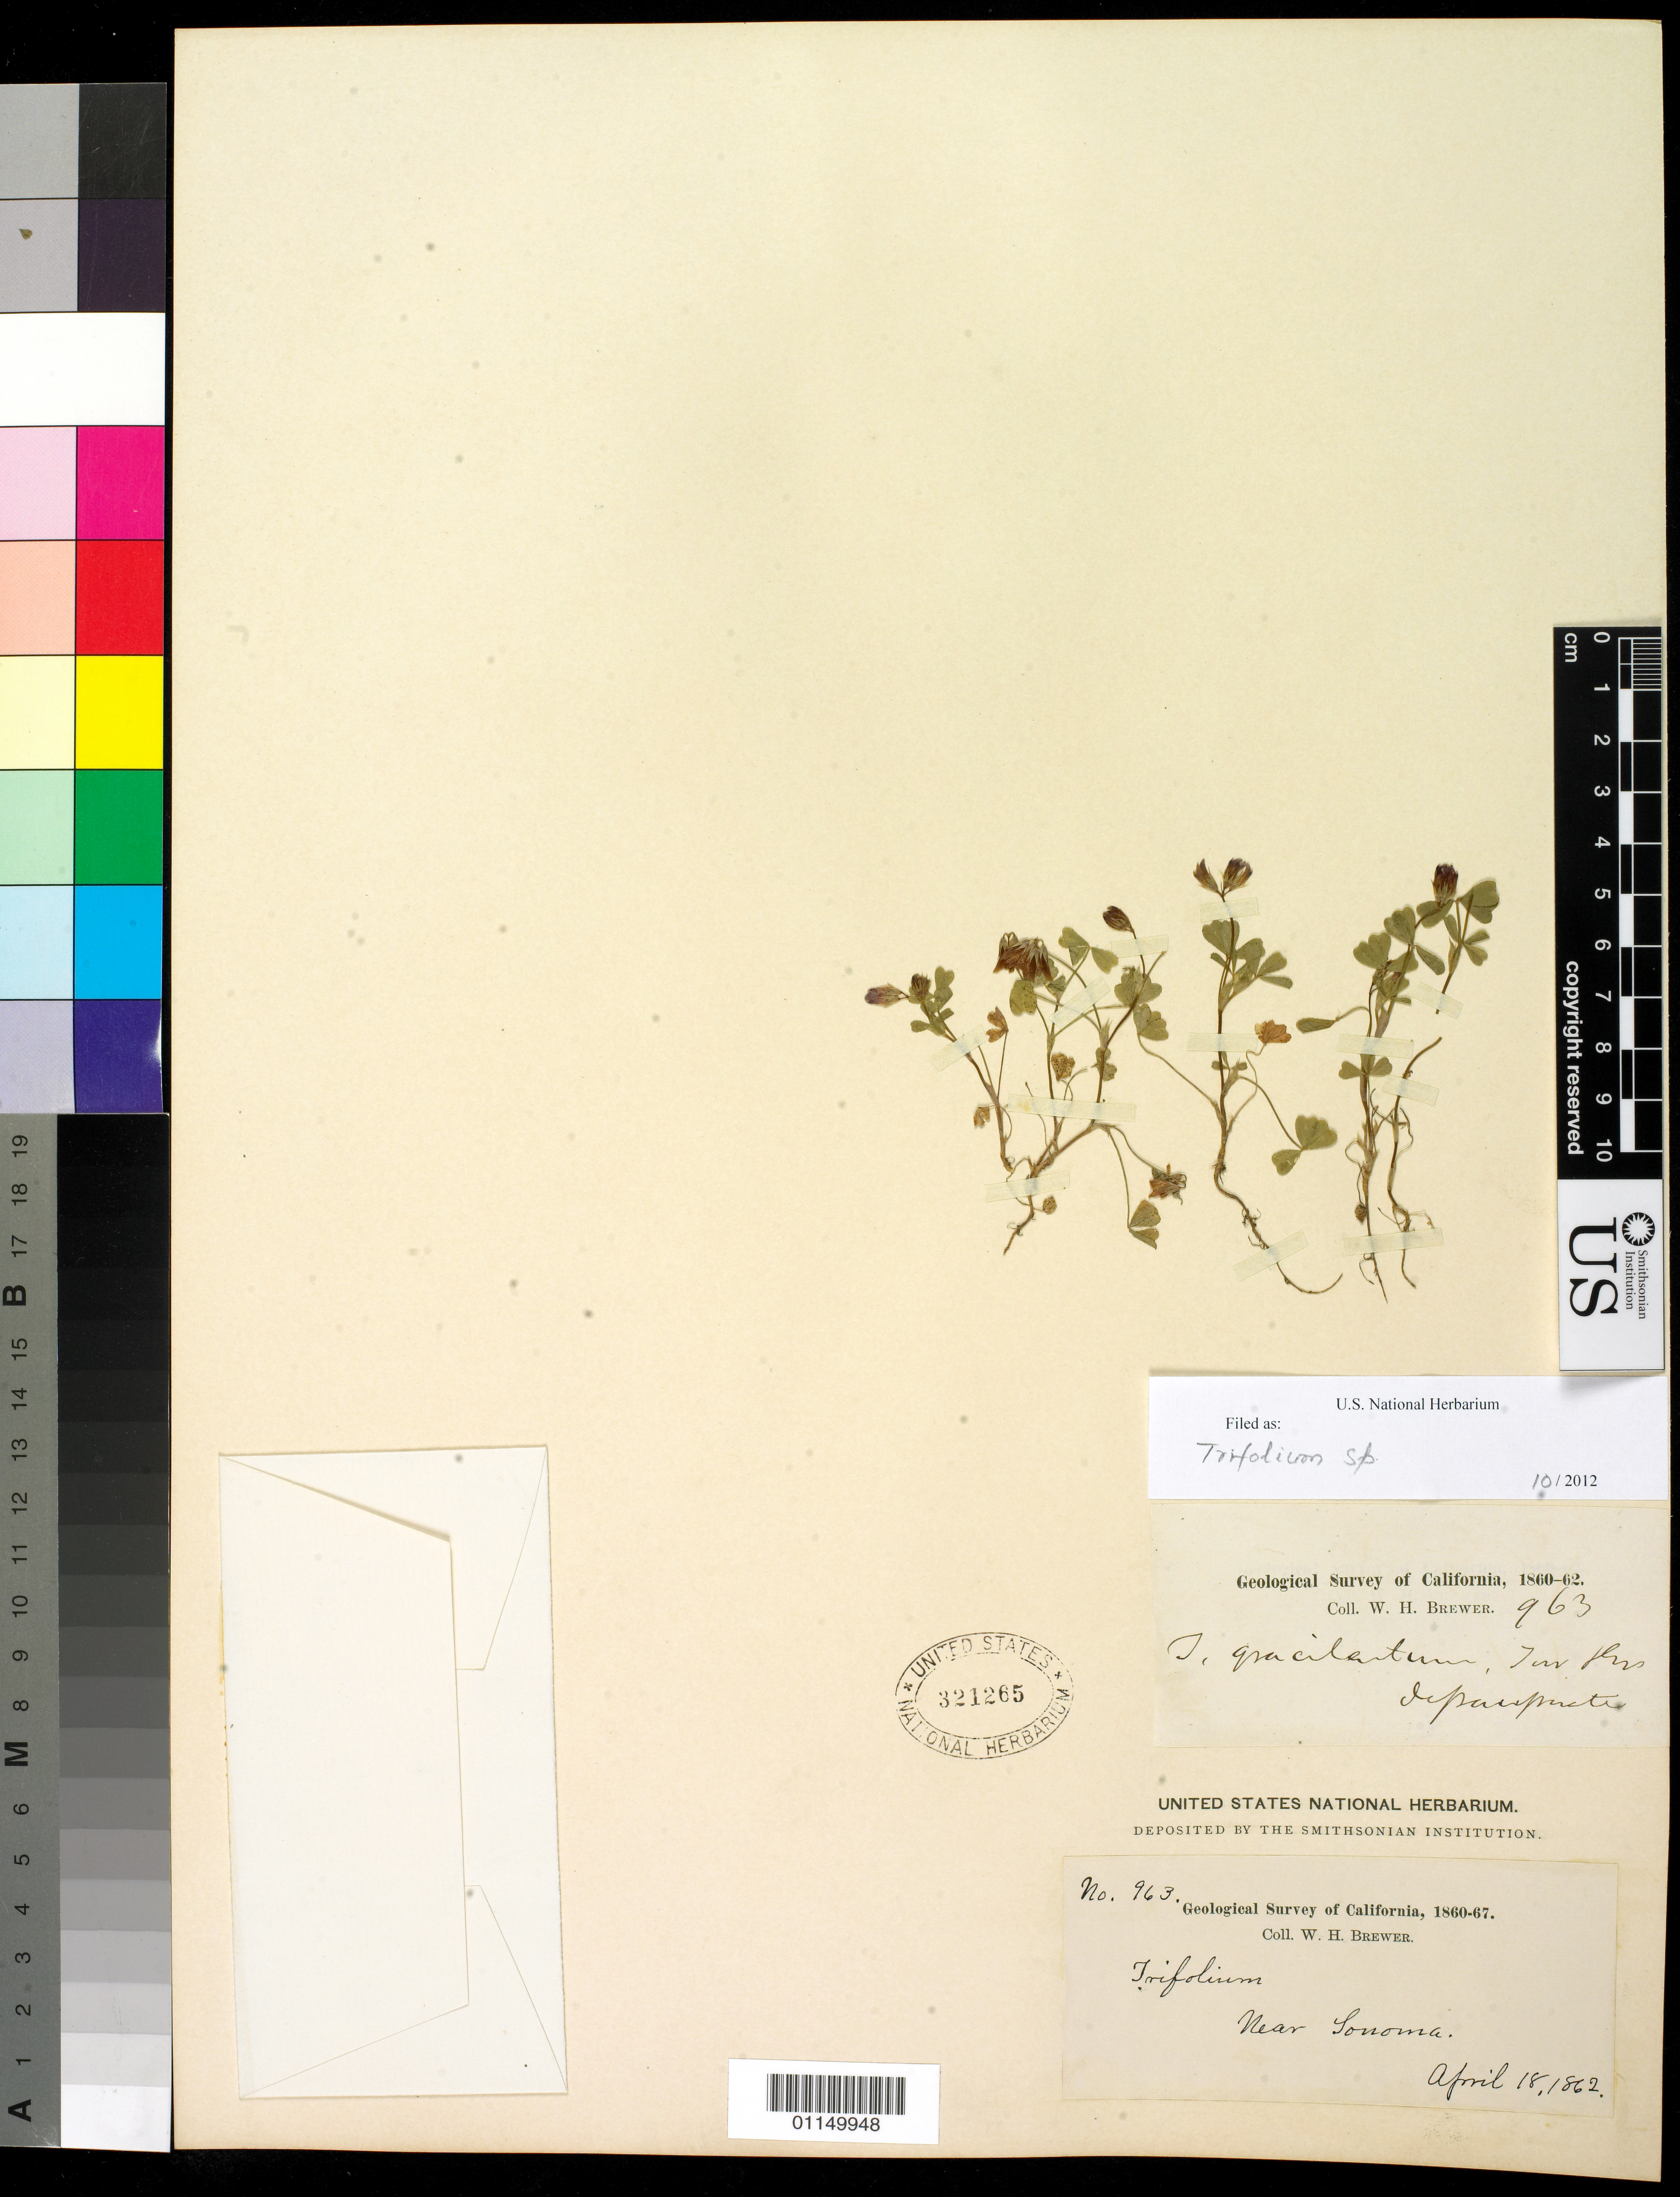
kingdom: Plantae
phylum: Tracheophyta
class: Magnoliopsida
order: Fabales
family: Fabaceae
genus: Trifolium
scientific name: Trifolium sp.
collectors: W. H. Brewer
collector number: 963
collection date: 1862-04-18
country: United States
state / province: California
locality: Near Sonoma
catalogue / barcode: US 321265